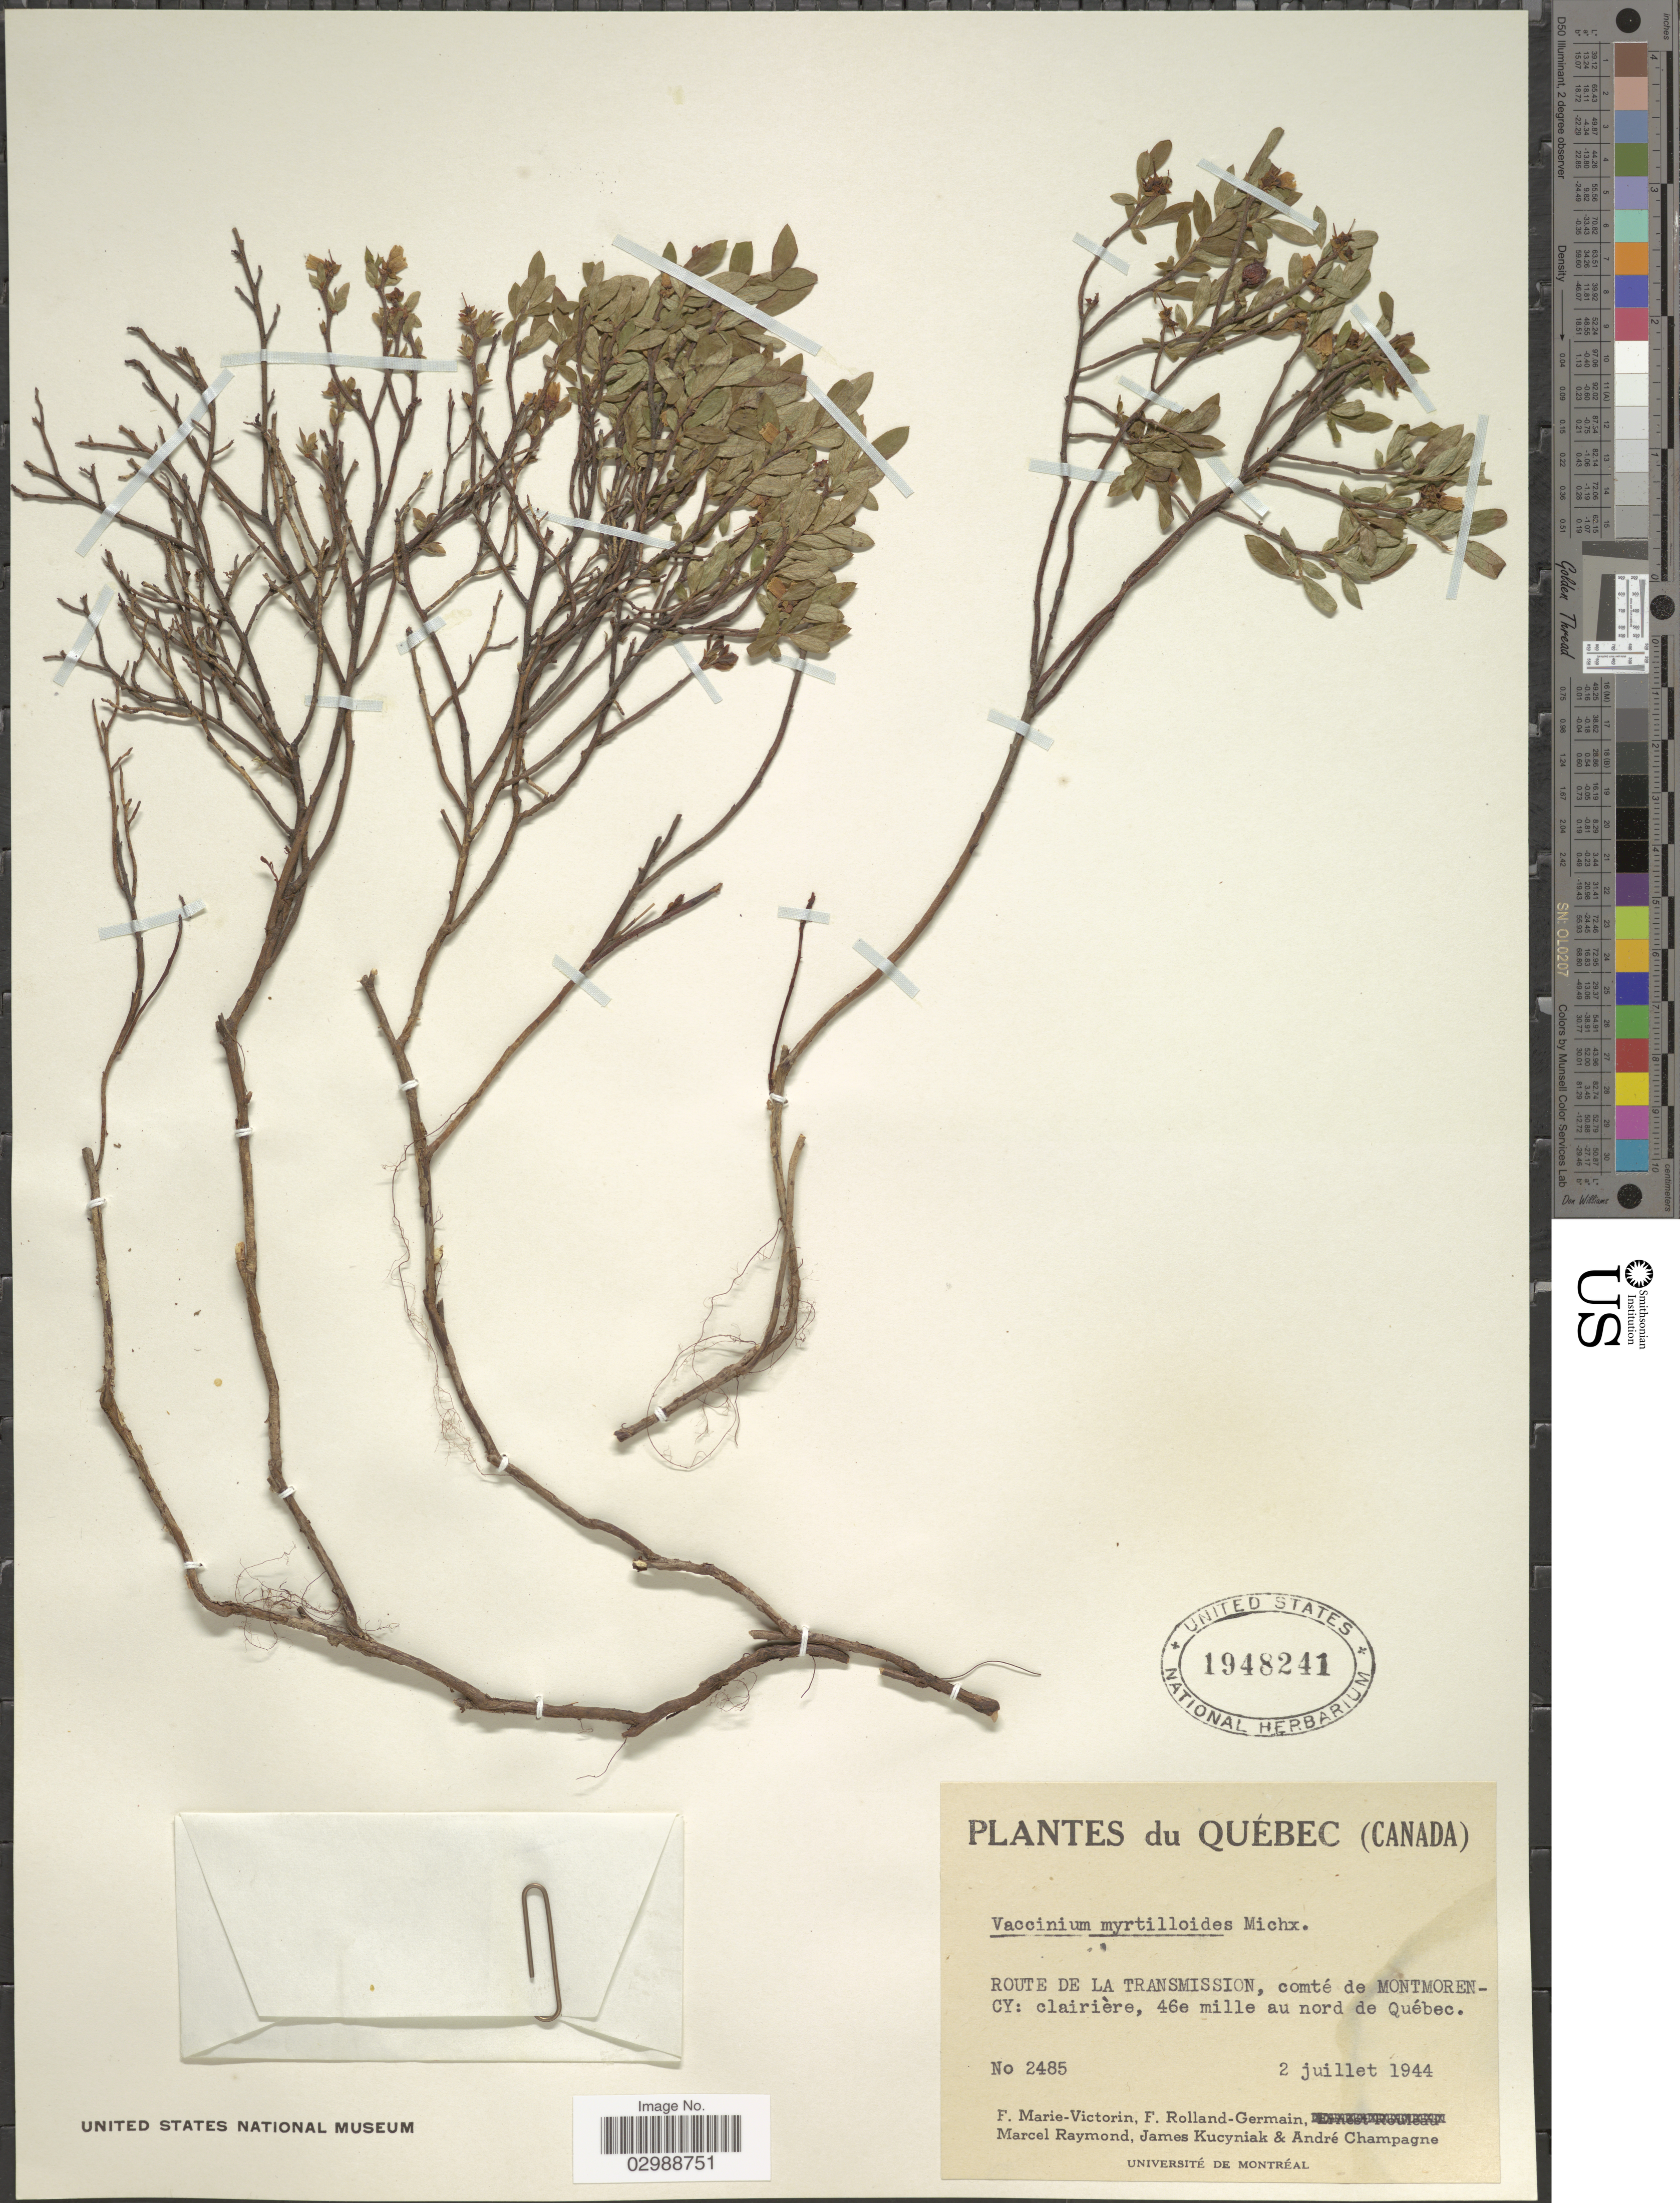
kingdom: Plantae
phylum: Tracheophyta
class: Magnoliopsida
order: Ericales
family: Ericaceae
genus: Vaccinium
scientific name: Vaccinium myrtilloides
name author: Michx.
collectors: F. Marie-Victorin, Rolland-Germain, M. Raymond, J. Kucyniak & A. Champagne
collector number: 2485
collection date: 1944-07-02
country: Canada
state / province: Quebec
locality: Route de la Transmission, comté de Montmorency: clairière, 46e mille au nord de Québec.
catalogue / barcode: US 1948241